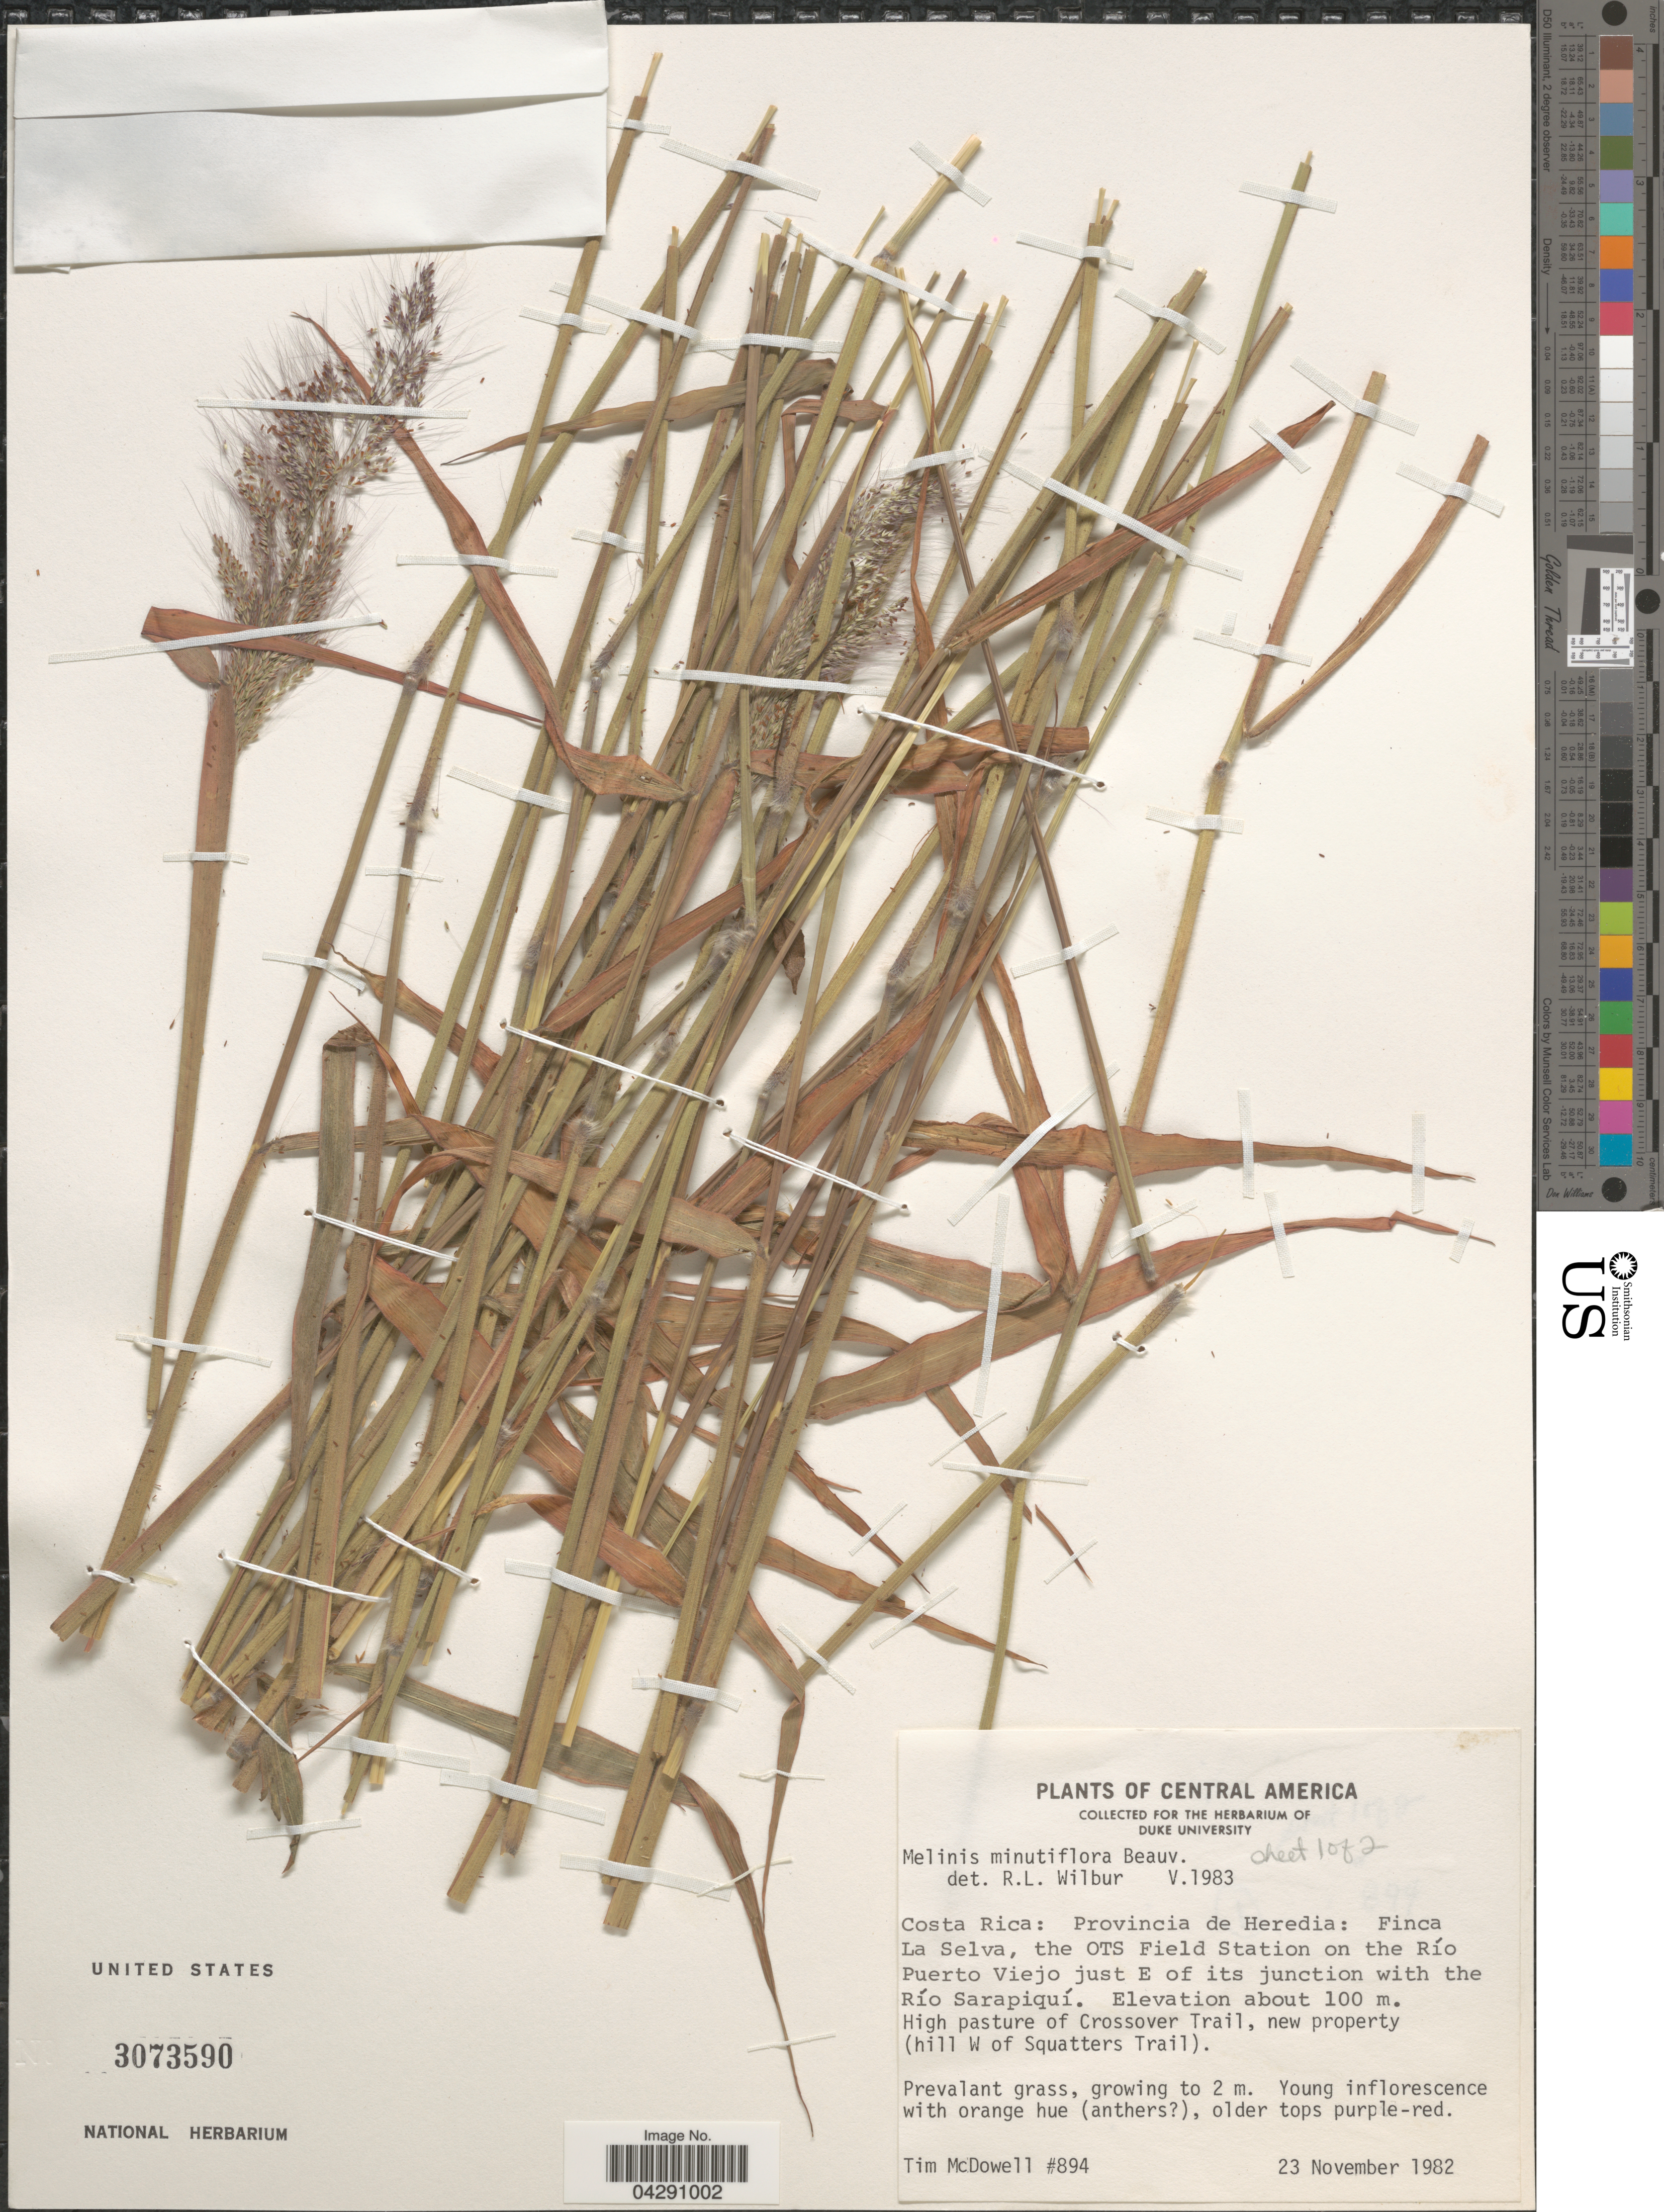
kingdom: Plantae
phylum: Tracheophyta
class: Liliopsida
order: Poales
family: Poaceae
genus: Melinis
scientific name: Melinis minutiflora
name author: P. Beauv.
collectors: T. McDowell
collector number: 894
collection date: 1982-11-23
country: Costa Rica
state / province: Heredia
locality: Finca La Selva, the OTS Field Station on the Río Puerto Viejo just E of its junction with the Río Sarapiquí. High pasture of Crossover Trail, new property (hill W of Squatters Trail).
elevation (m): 100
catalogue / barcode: US 3073590